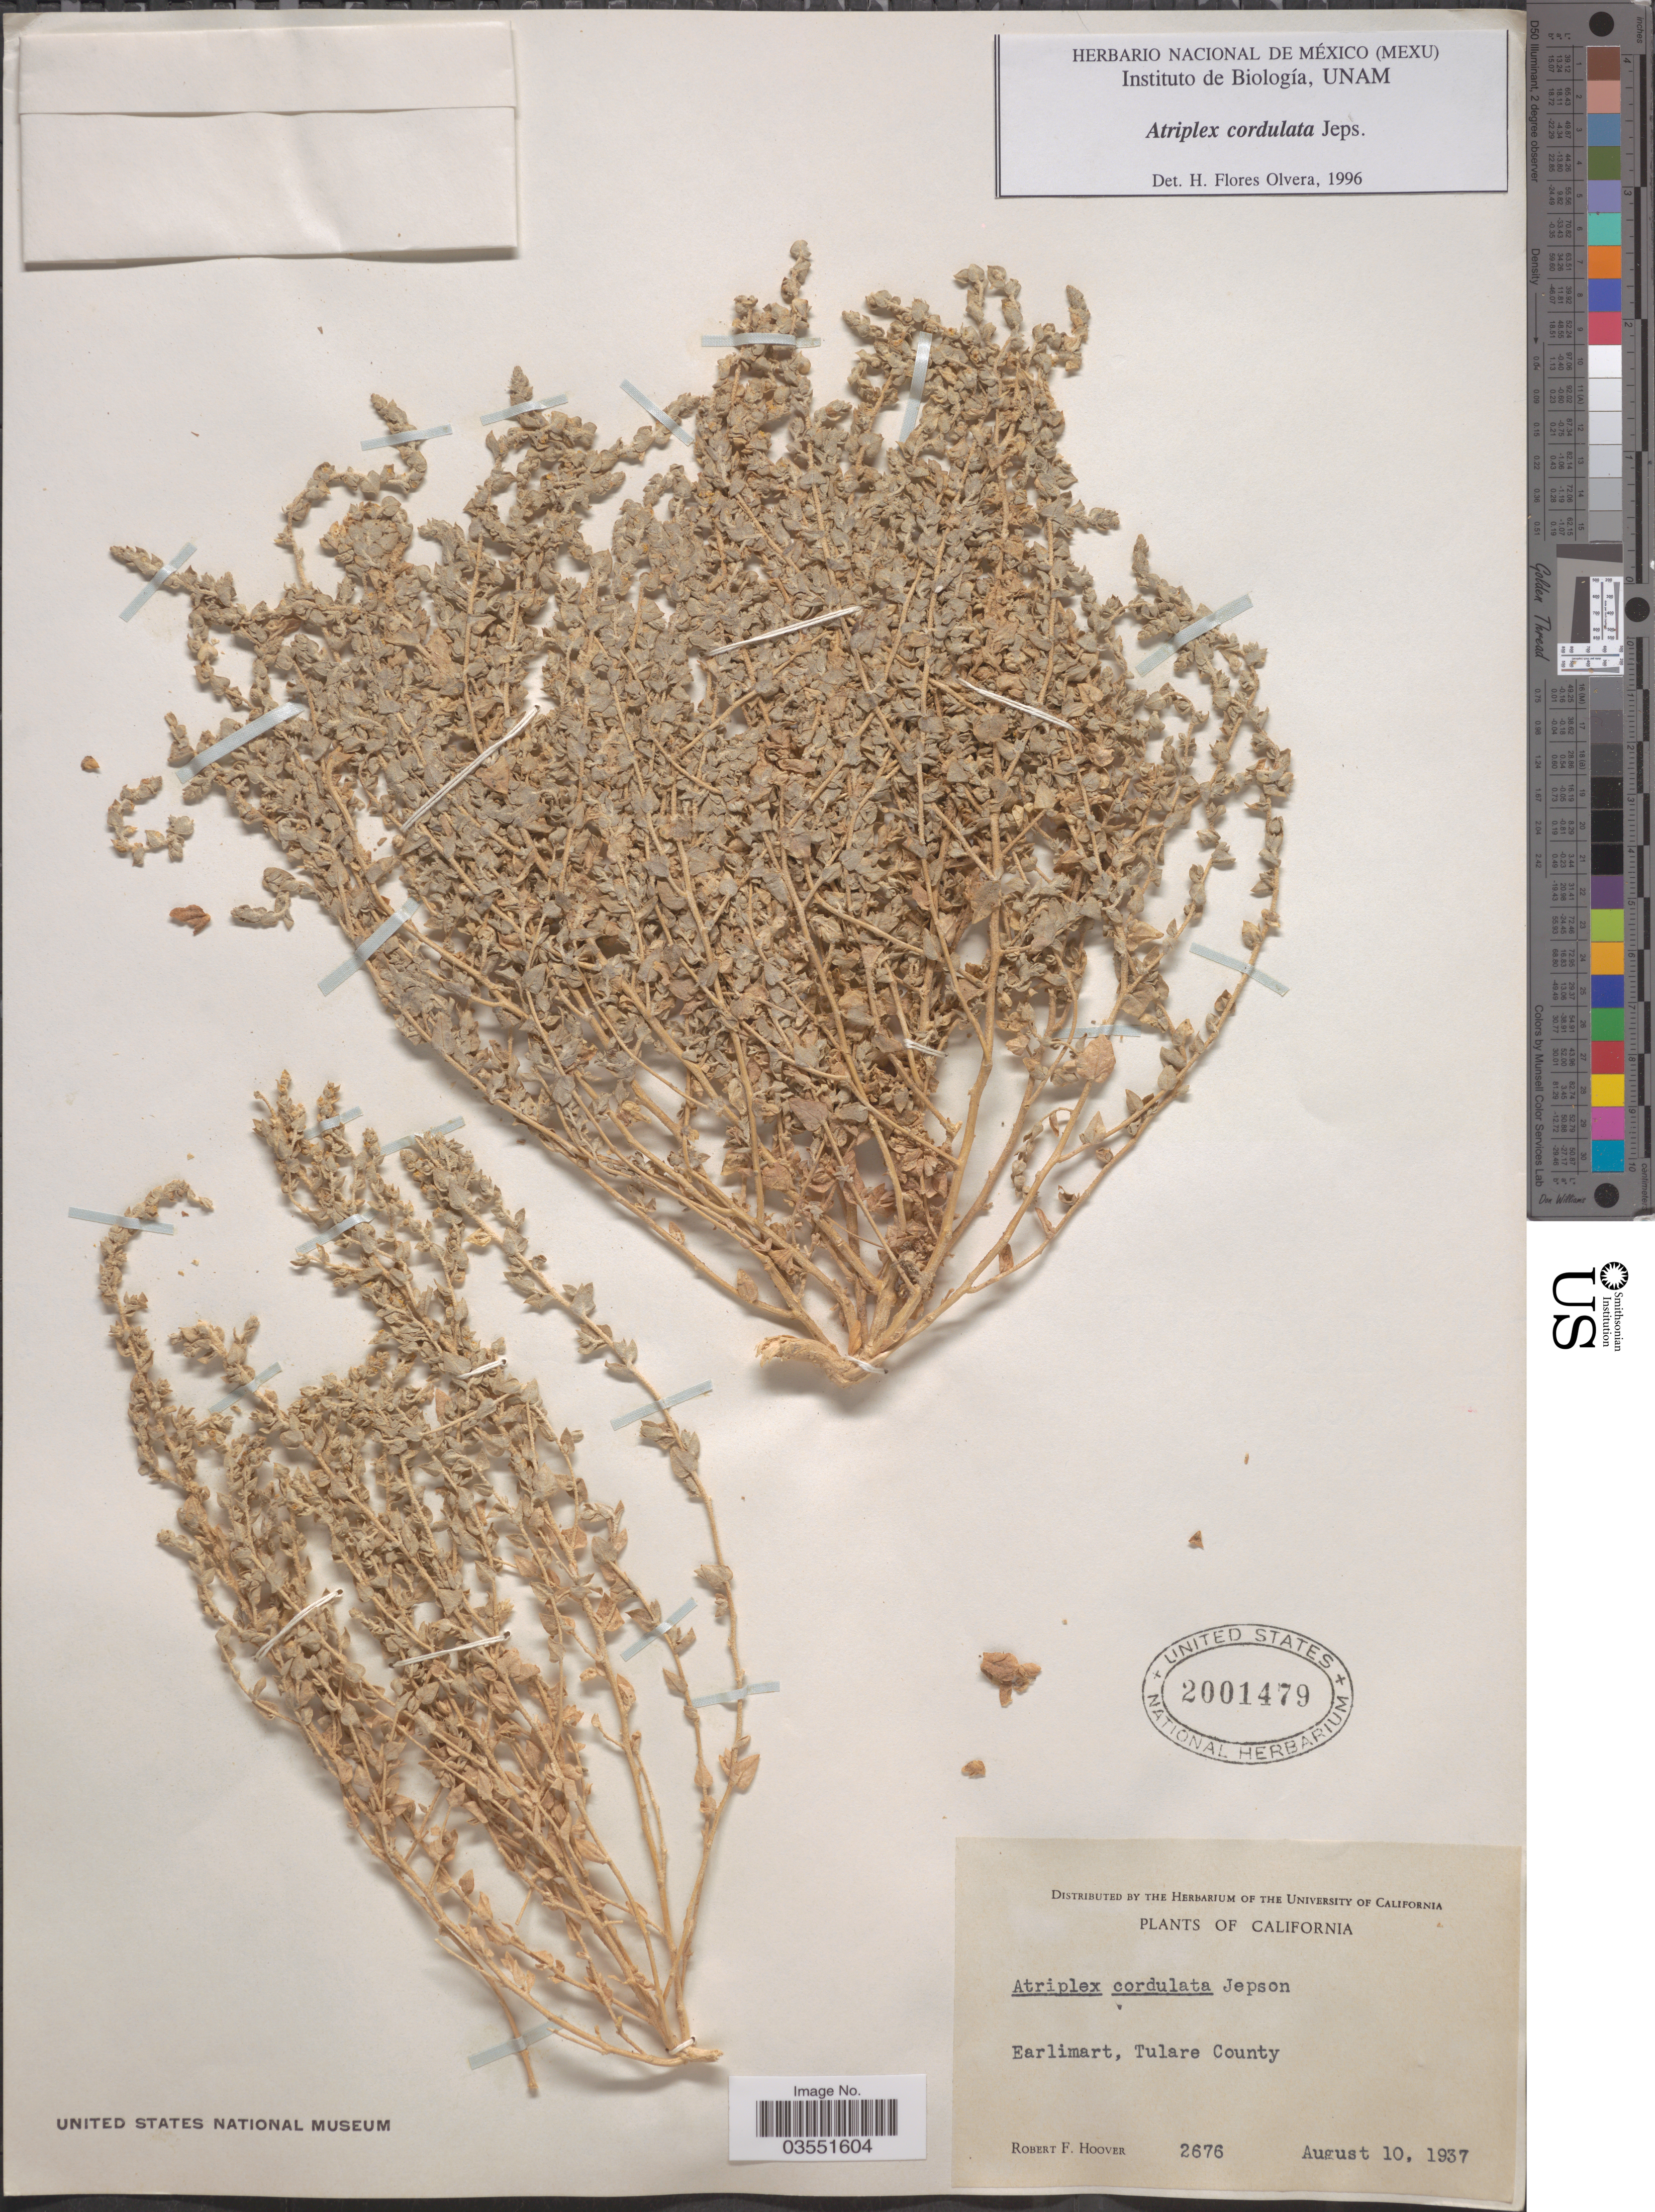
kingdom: Plantae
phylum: Tracheophyta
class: Magnoliopsida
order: Caryophyllales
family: Amaranthaceae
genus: Atriplex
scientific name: Atriplex cordulata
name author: Jeps.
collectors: R. F. Hoover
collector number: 2676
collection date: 1937-08-10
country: United States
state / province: California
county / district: Tulare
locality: Earlimart, Tulare County.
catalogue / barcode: US 2001479